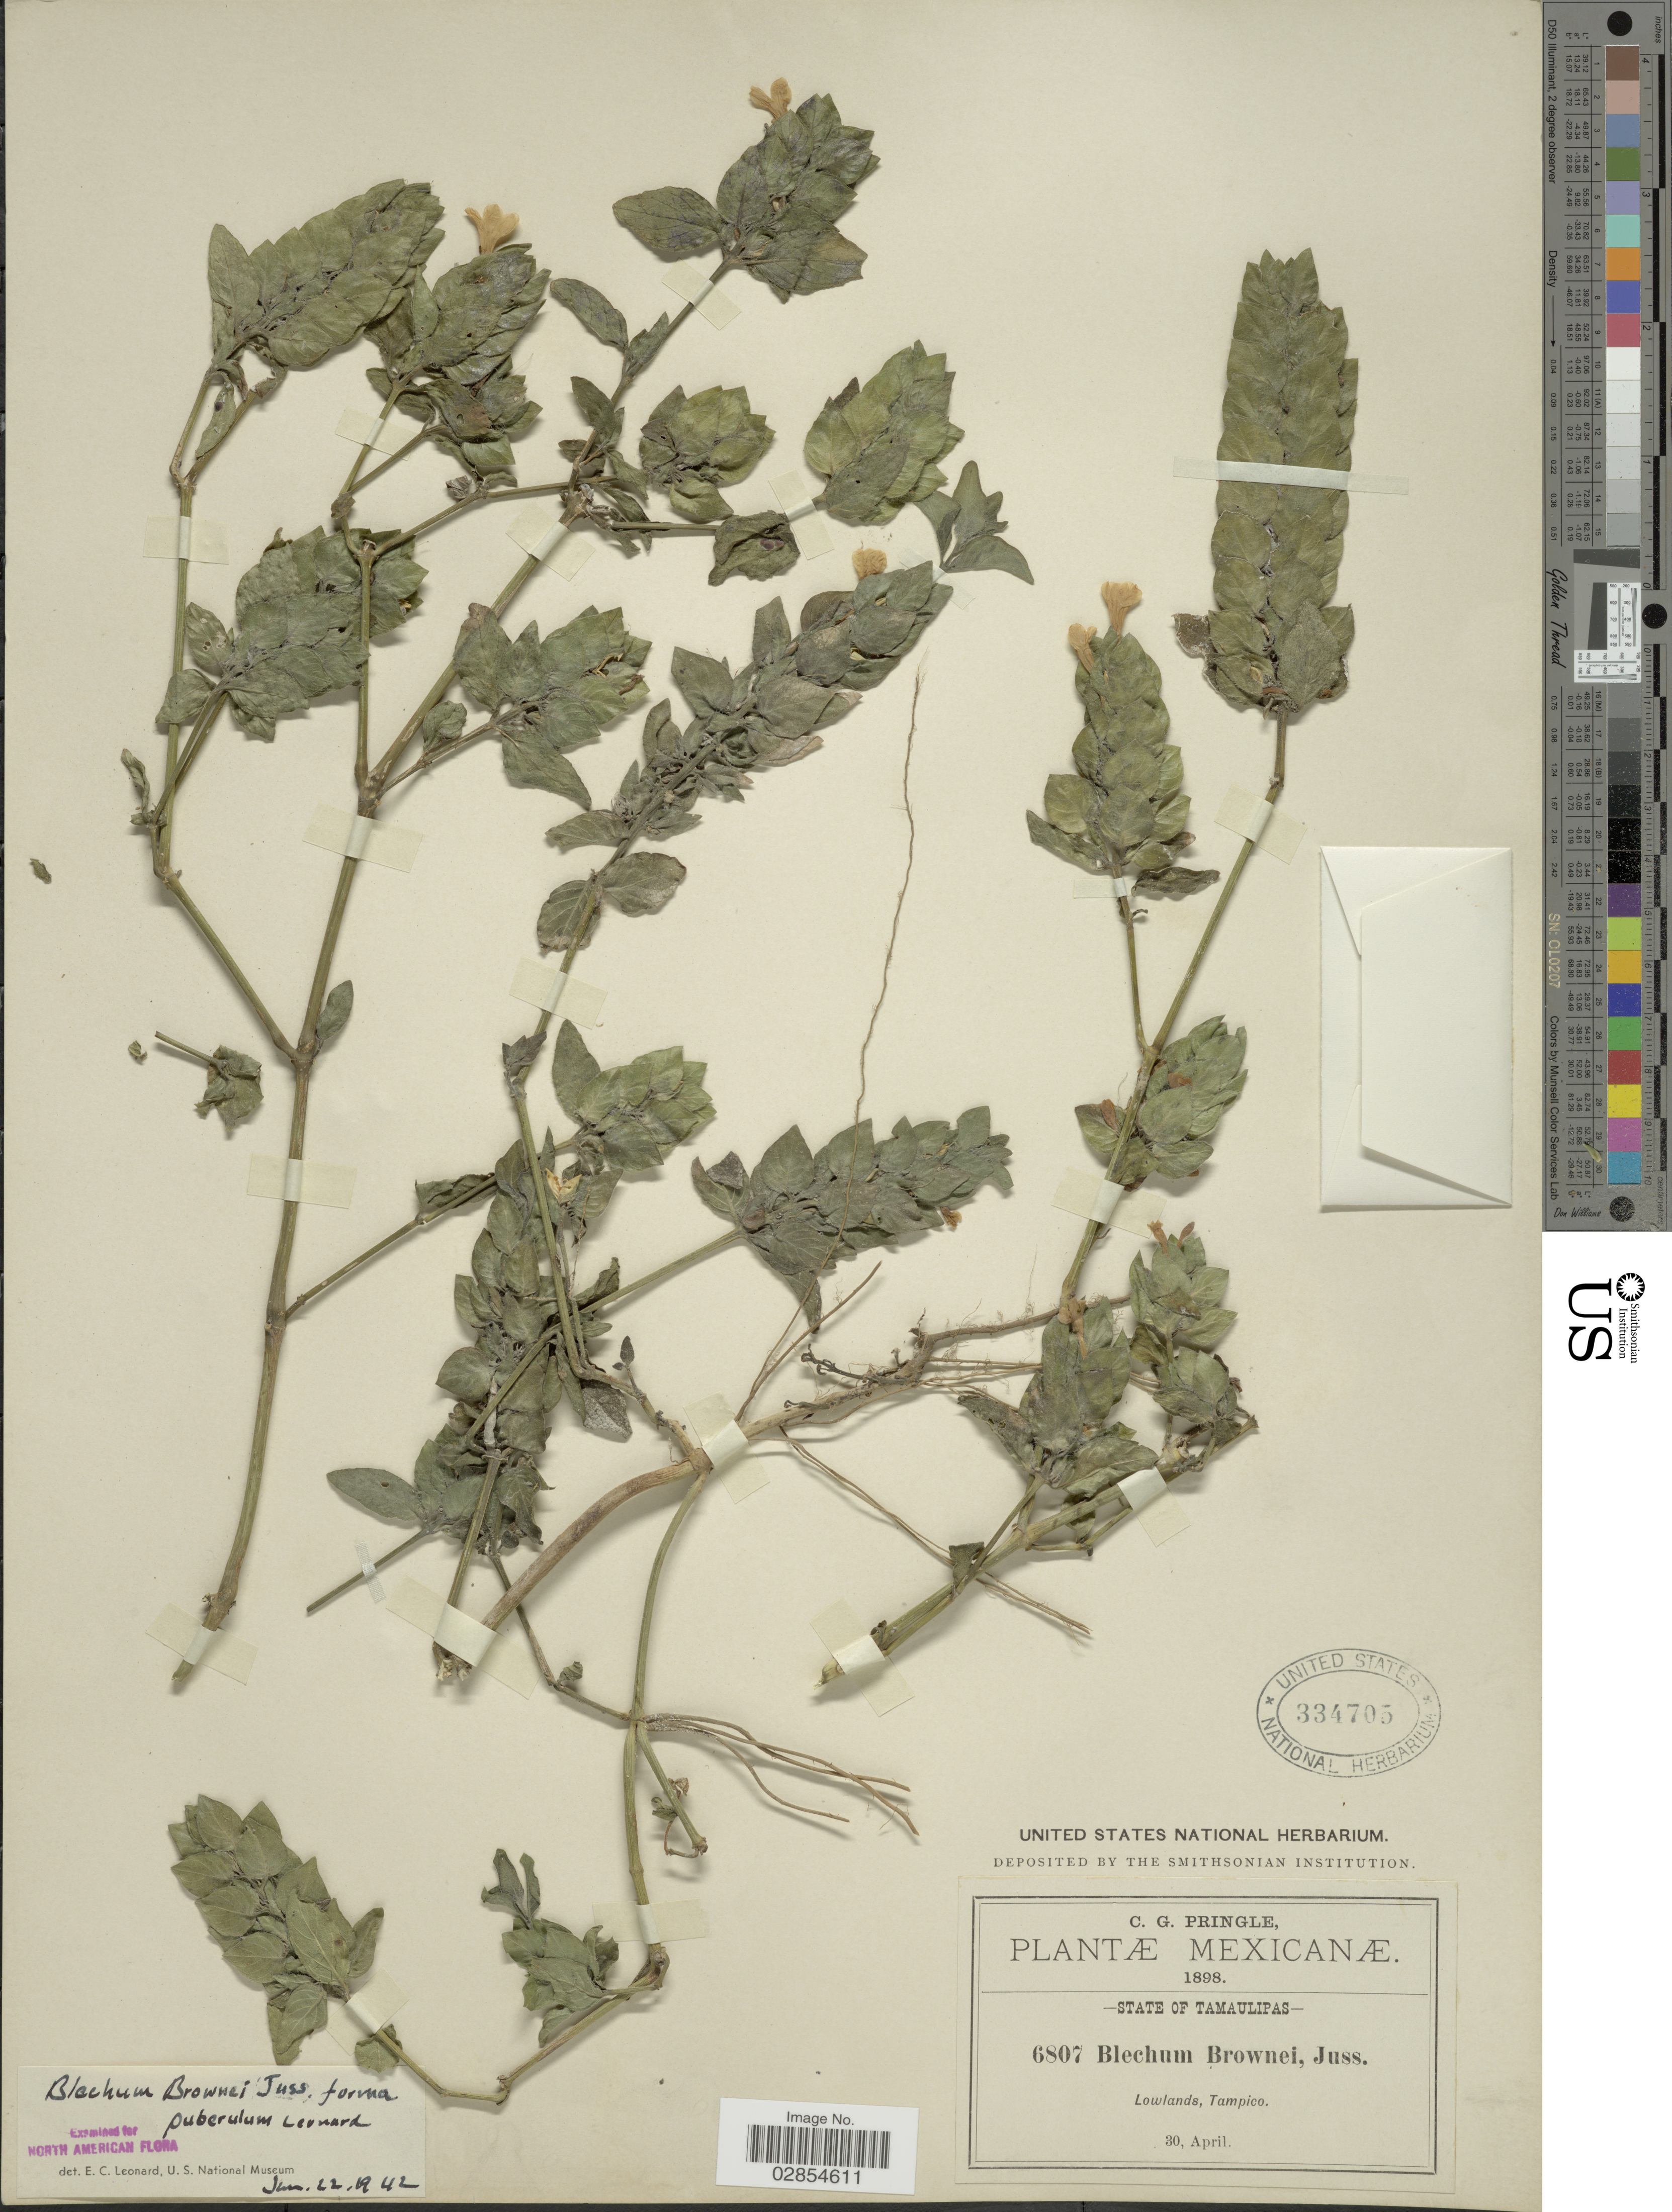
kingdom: Plantae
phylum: Tracheophyta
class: Magnoliopsida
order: Lamiales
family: Acanthaceae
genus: Blechum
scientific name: Blechum pyramidatum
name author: (Lam.) Urb.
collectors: C. G. Pringle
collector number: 6807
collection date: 1898-04-30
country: Mexico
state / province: Tamaulipas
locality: State of Tamaulipas. Lowlands, Tampico.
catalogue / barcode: US 334705